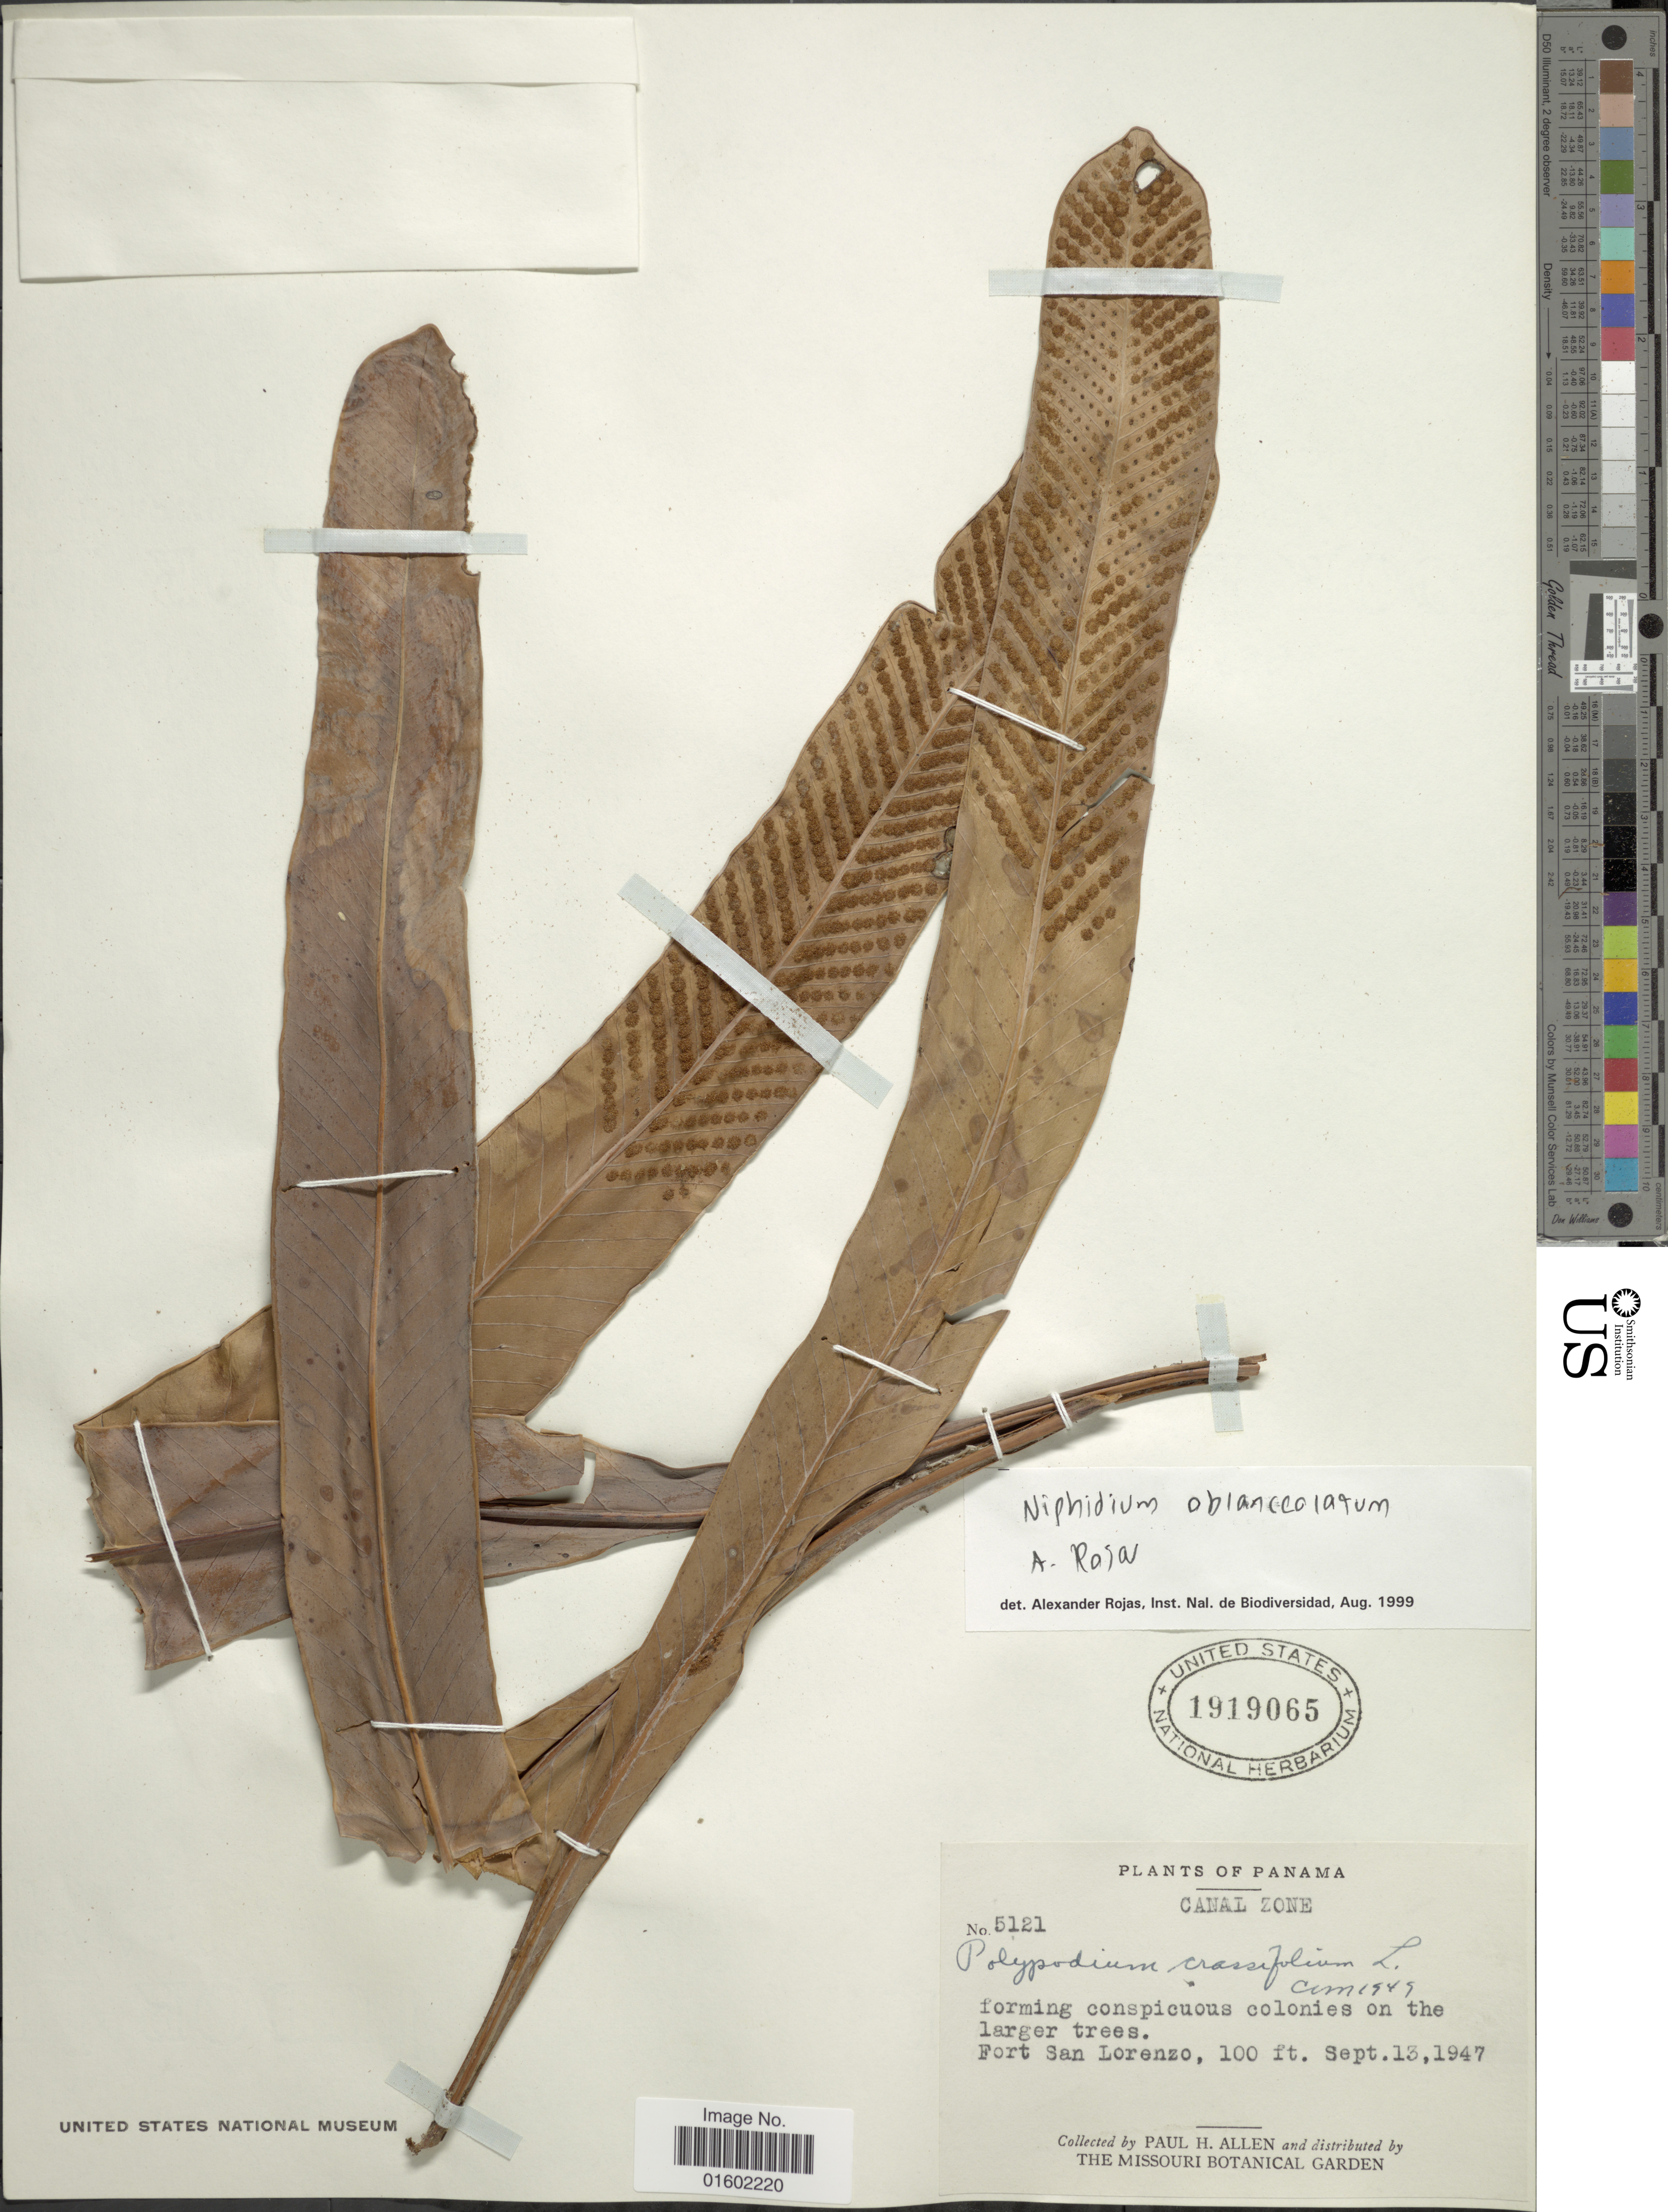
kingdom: Plantae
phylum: Tracheophyta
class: Polypodiopsida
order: Polypodiales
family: Polypodiaceae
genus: Niphidium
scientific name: Niphidium crassifolium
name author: (L.) Lellinger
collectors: P. H. Allen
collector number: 5121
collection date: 1947-09-13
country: Panama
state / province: Colón / Panamá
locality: Canal Zone, Fort San Lorenzo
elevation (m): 30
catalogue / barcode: US 1919065